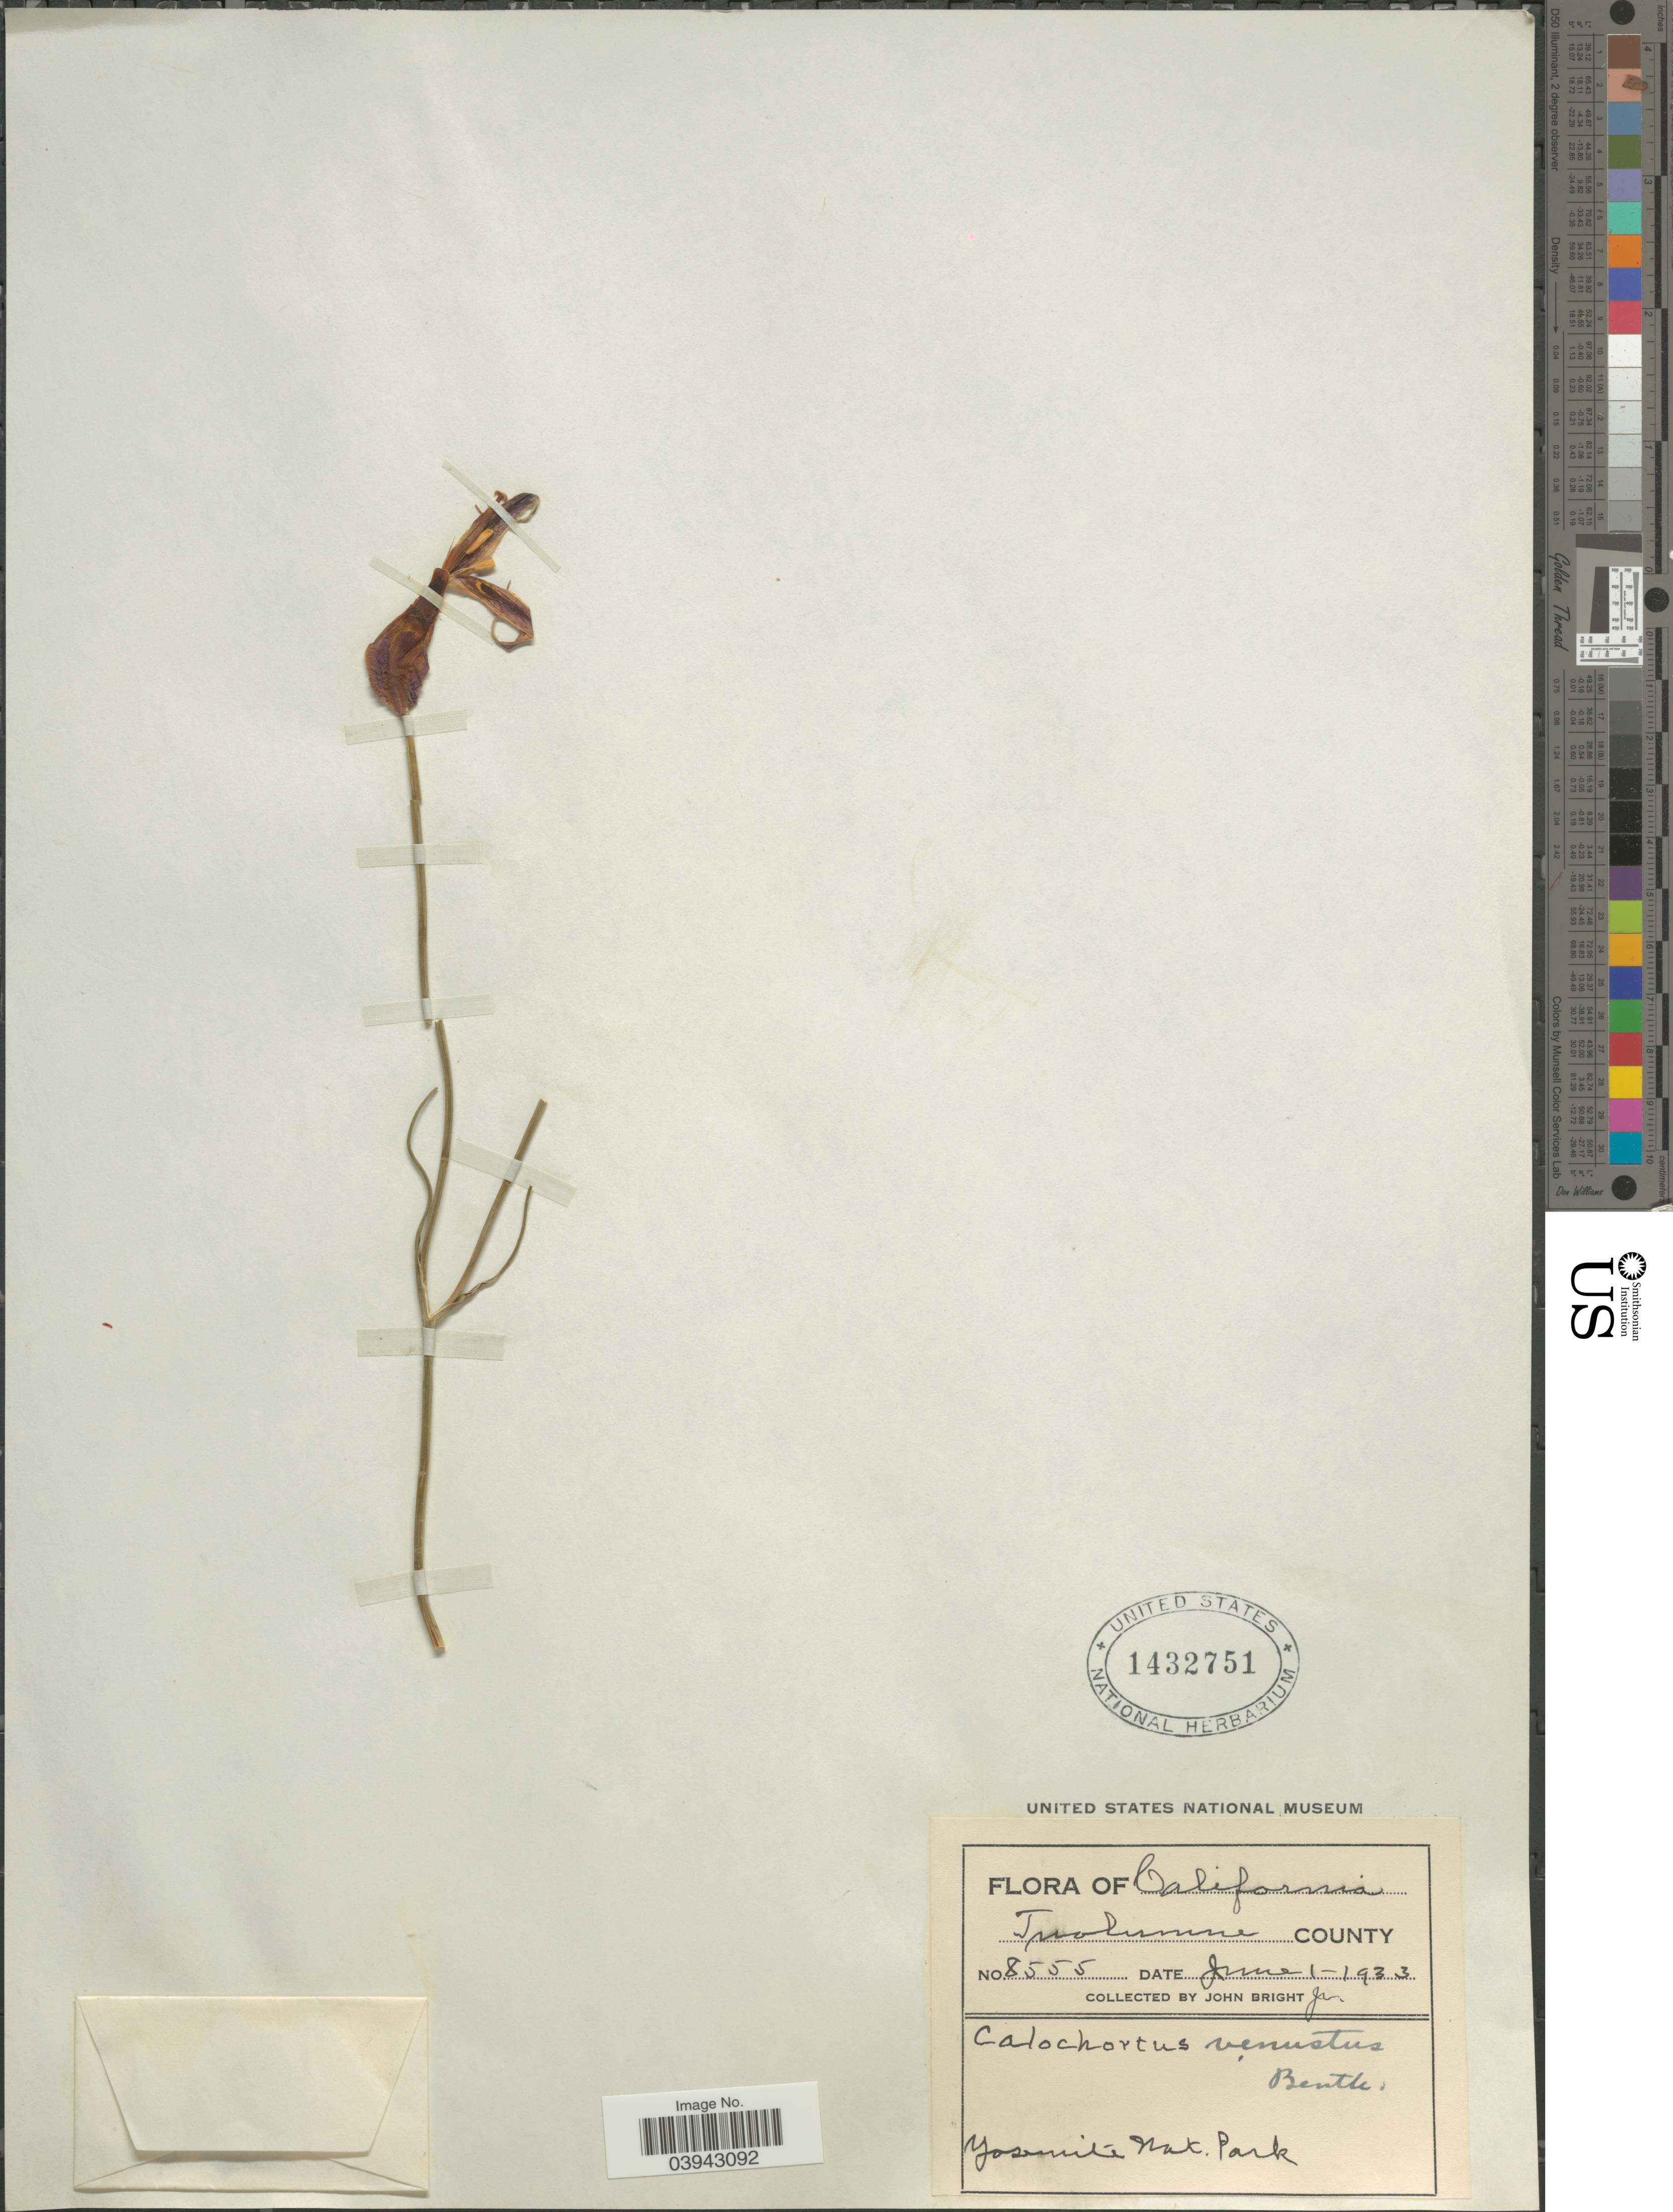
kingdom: Plantae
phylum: Tracheophyta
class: Liliopsida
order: Liliales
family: Liliaceae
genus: Calochortus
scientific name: Calochortus venustus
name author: Douglas ex Benth.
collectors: J. Bright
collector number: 8555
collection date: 1933-06-01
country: United States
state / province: California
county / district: Tuolumne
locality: Tuolumne County. Yosemite Nat. Park.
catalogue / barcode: US 1432751